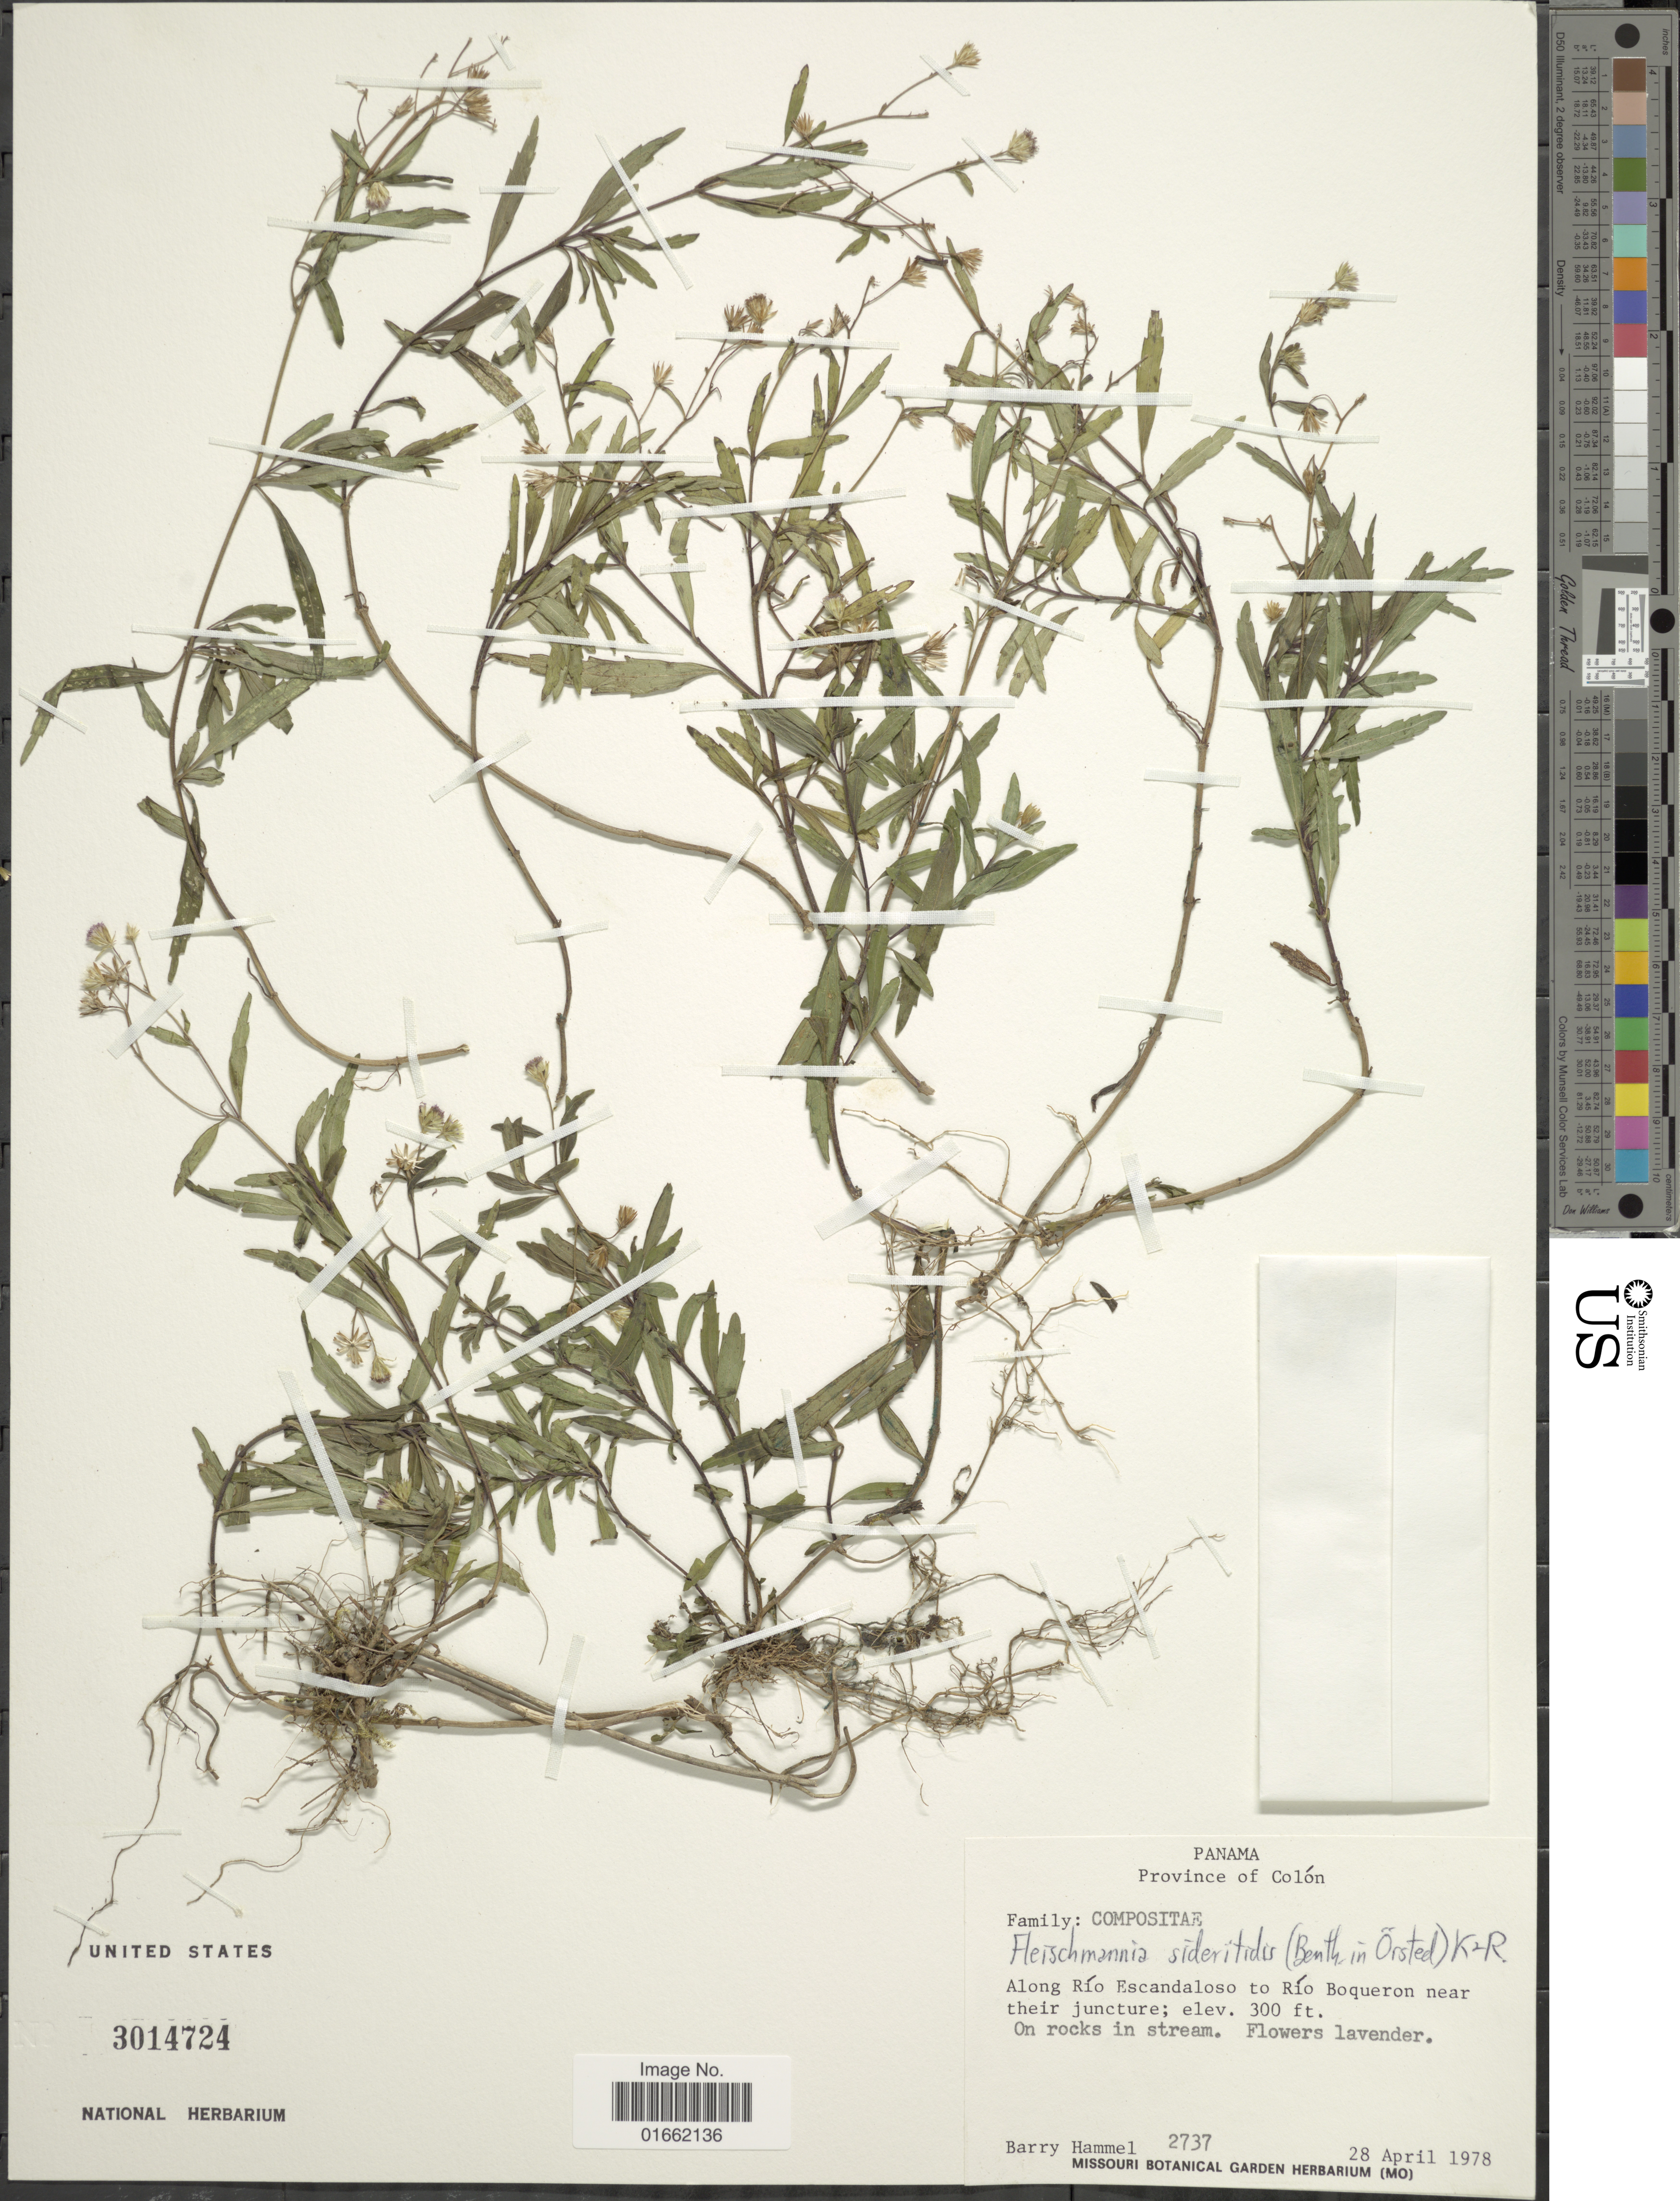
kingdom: Plantae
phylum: Tracheophyta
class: Magnoliopsida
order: Asterales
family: Asteraceae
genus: Fleischmannia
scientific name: Fleischmannia sideritides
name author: (Benth. in Oerst.) R.M. King & H. Rob.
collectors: B. Hammel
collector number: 2737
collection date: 1978-04-28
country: Panama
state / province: Colón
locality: Province of Colón. Along Río Escandaloso to Río Boqueron near their juncture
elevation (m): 91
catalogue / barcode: US 3014724